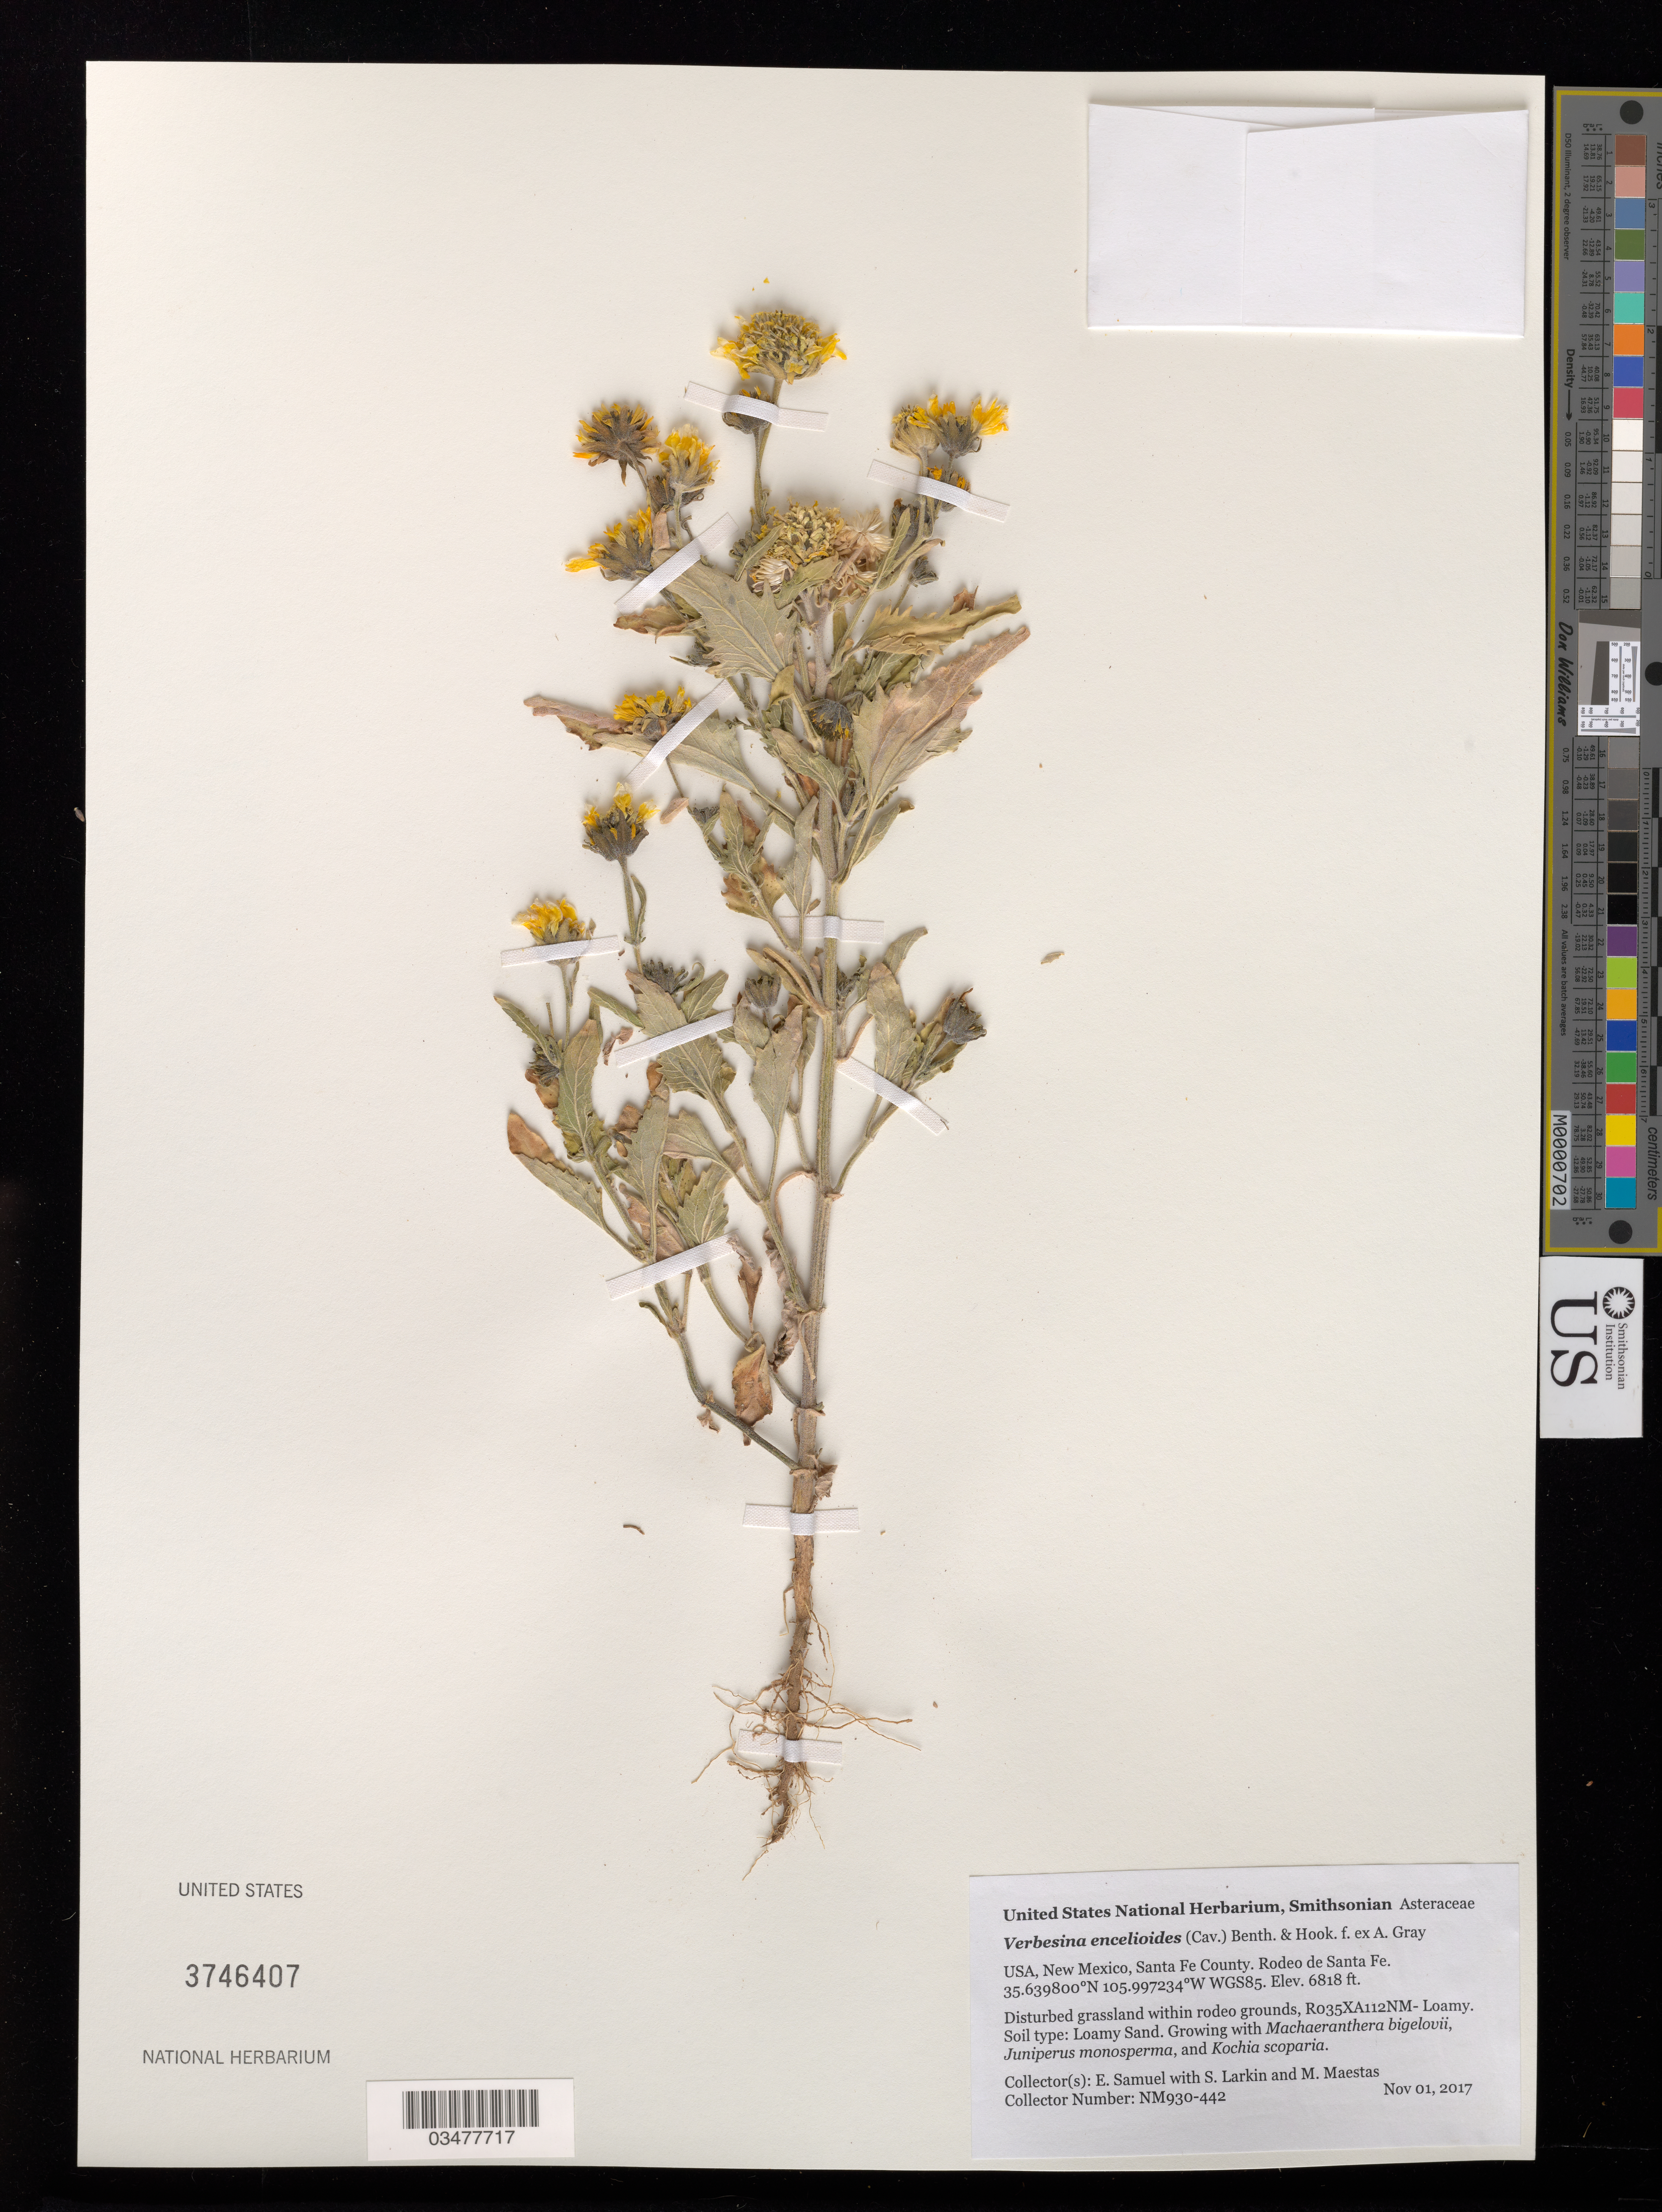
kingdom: Plantae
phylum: Tracheophyta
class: Magnoliopsida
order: Asterales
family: Asteraceae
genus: Verbesina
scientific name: Verbesina encelioides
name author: (Cav.) Benth. & Hook. ex A. Gray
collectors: E. Samuel, S. Larkin & M. Maestas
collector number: NM930-442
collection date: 2017-11-01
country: United States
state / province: New Mexico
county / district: Santa Fe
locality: Rodeo de Santa Fe.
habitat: R035XA112NM- Loamy Sand.Disturbed grassland within rodeo grounds. With Juniperus monosperma, Kochia scoparia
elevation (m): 2078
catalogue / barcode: US 3746407